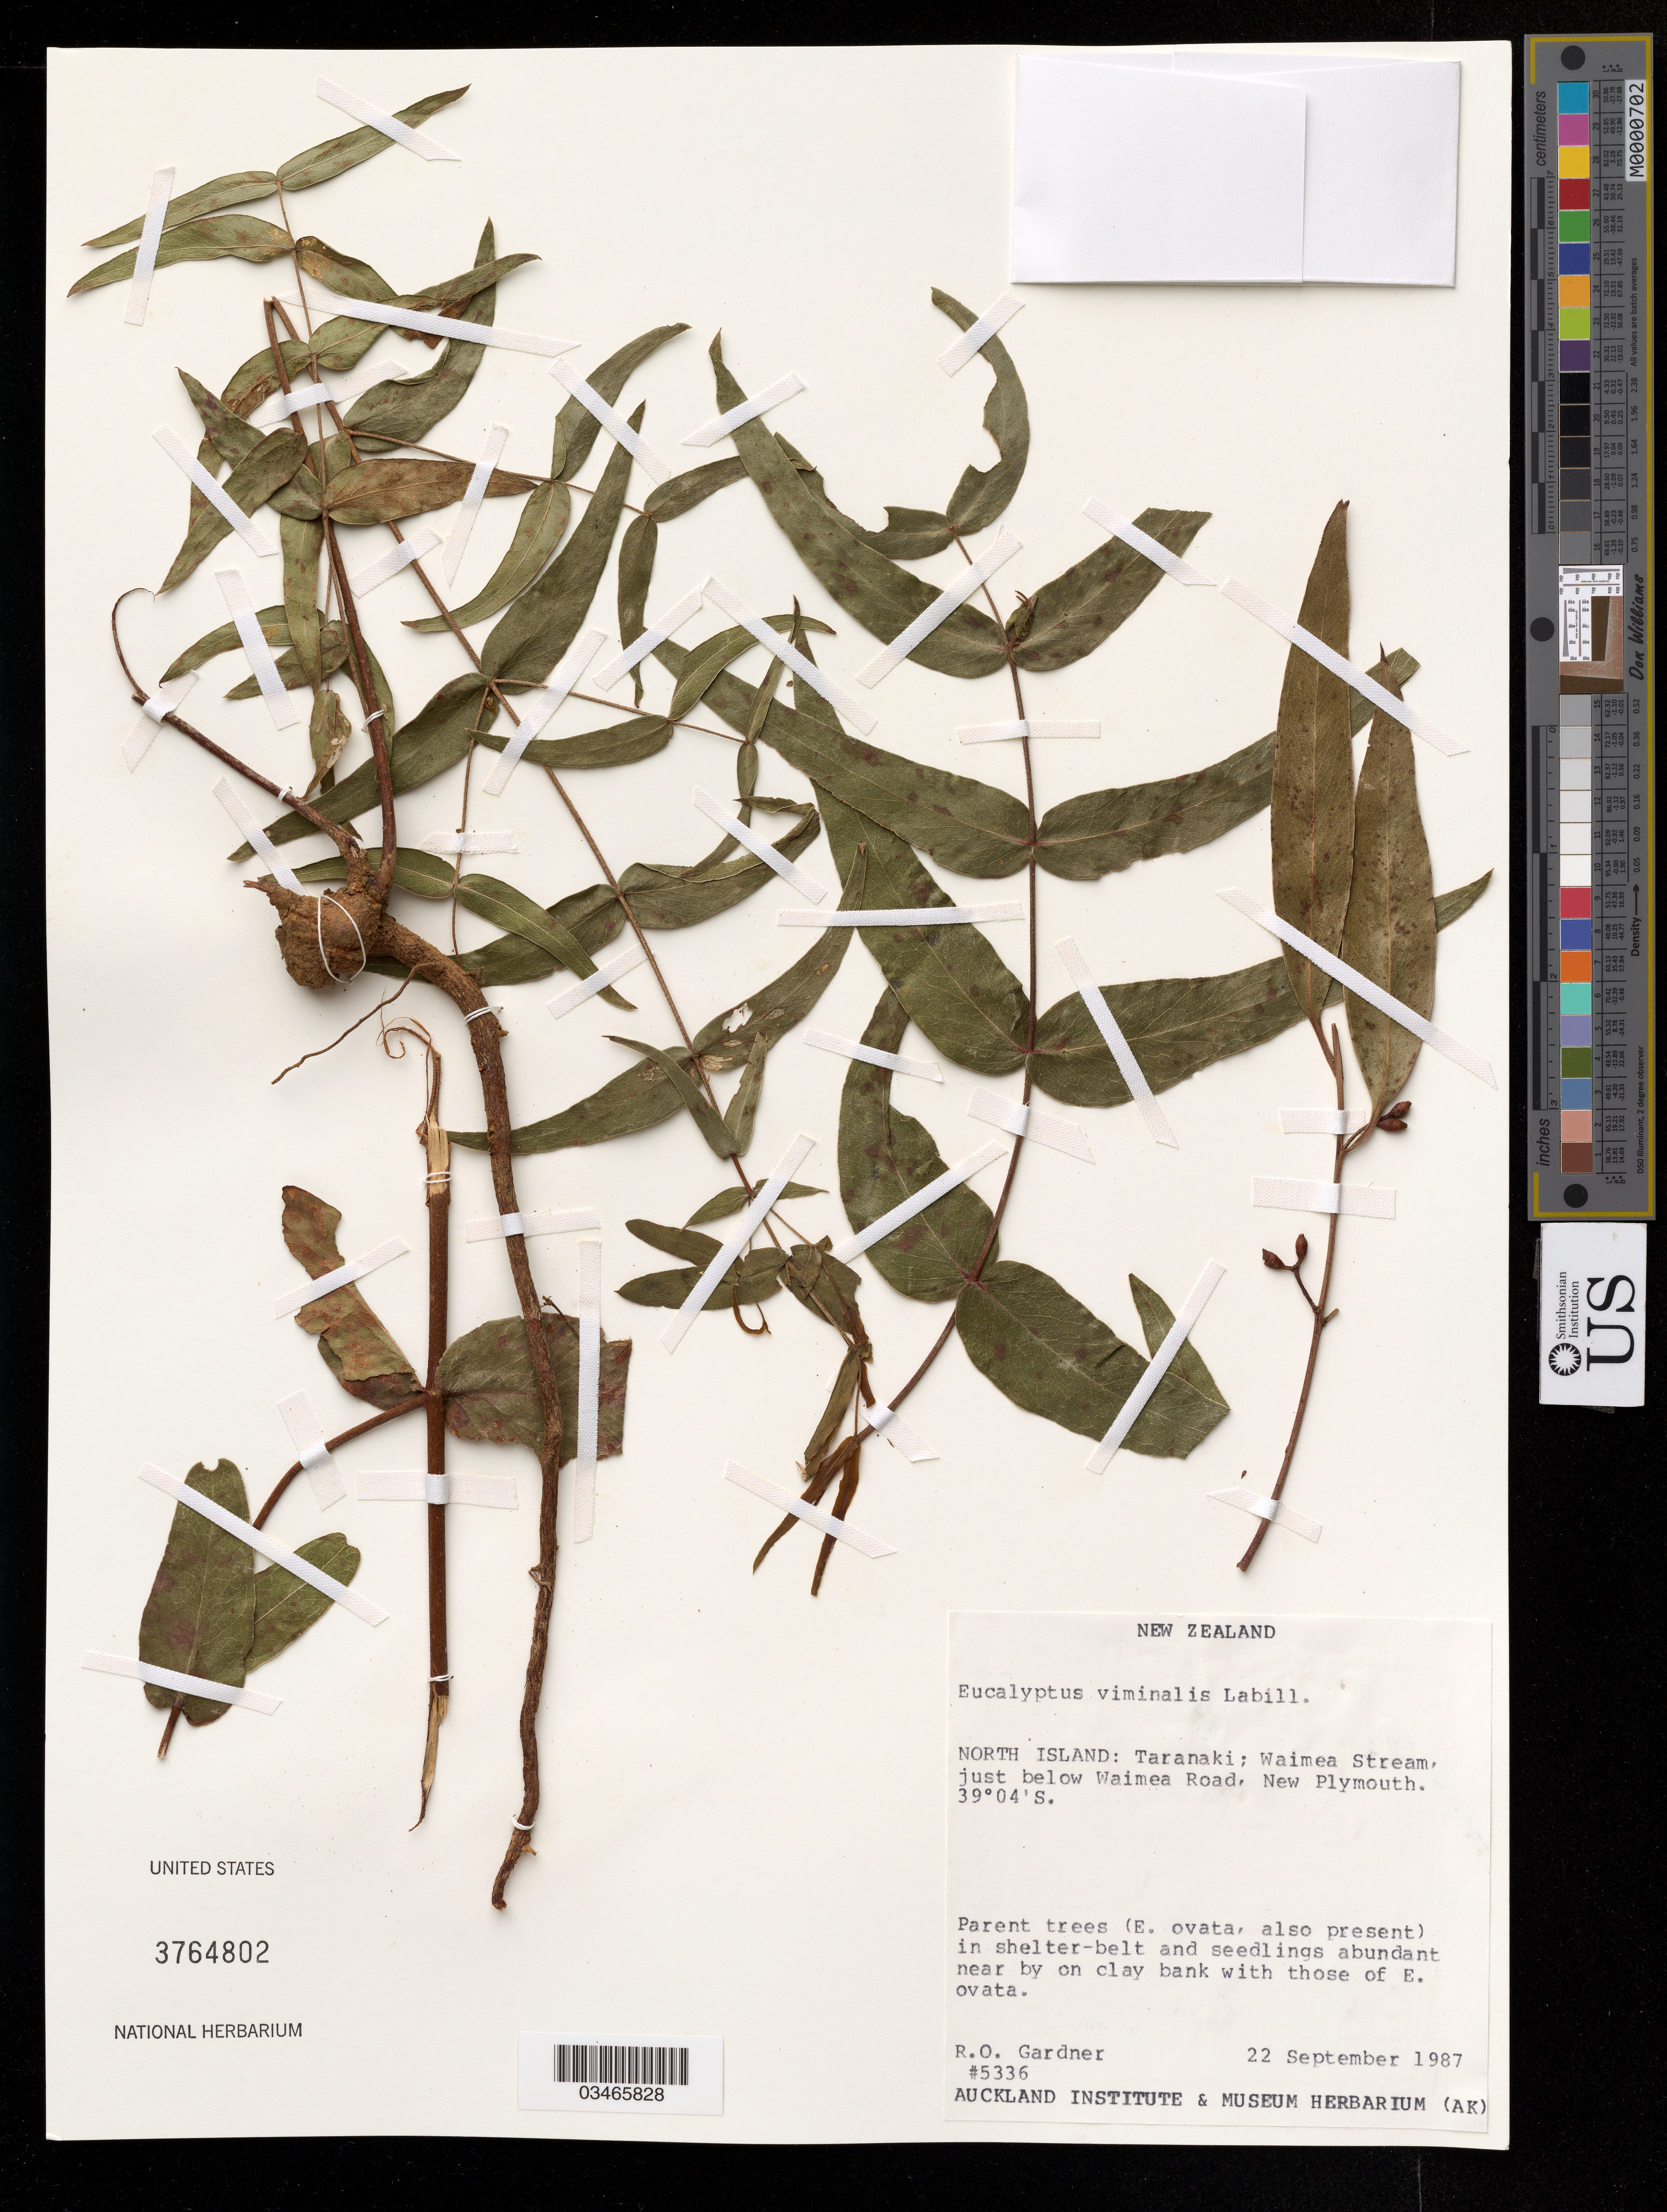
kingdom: Plantae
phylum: Tracheophyta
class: Magnoliopsida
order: Myrtales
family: Myrtaceae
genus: Eucalyptus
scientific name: Eucalyptus viminalis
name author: Labill.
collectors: R. Gardner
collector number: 5336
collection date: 1987-09-22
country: New Zealand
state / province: Taranaki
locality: North Island: Waimea Stream, just below Waimea Road, New Plymouth.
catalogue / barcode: US 3764802